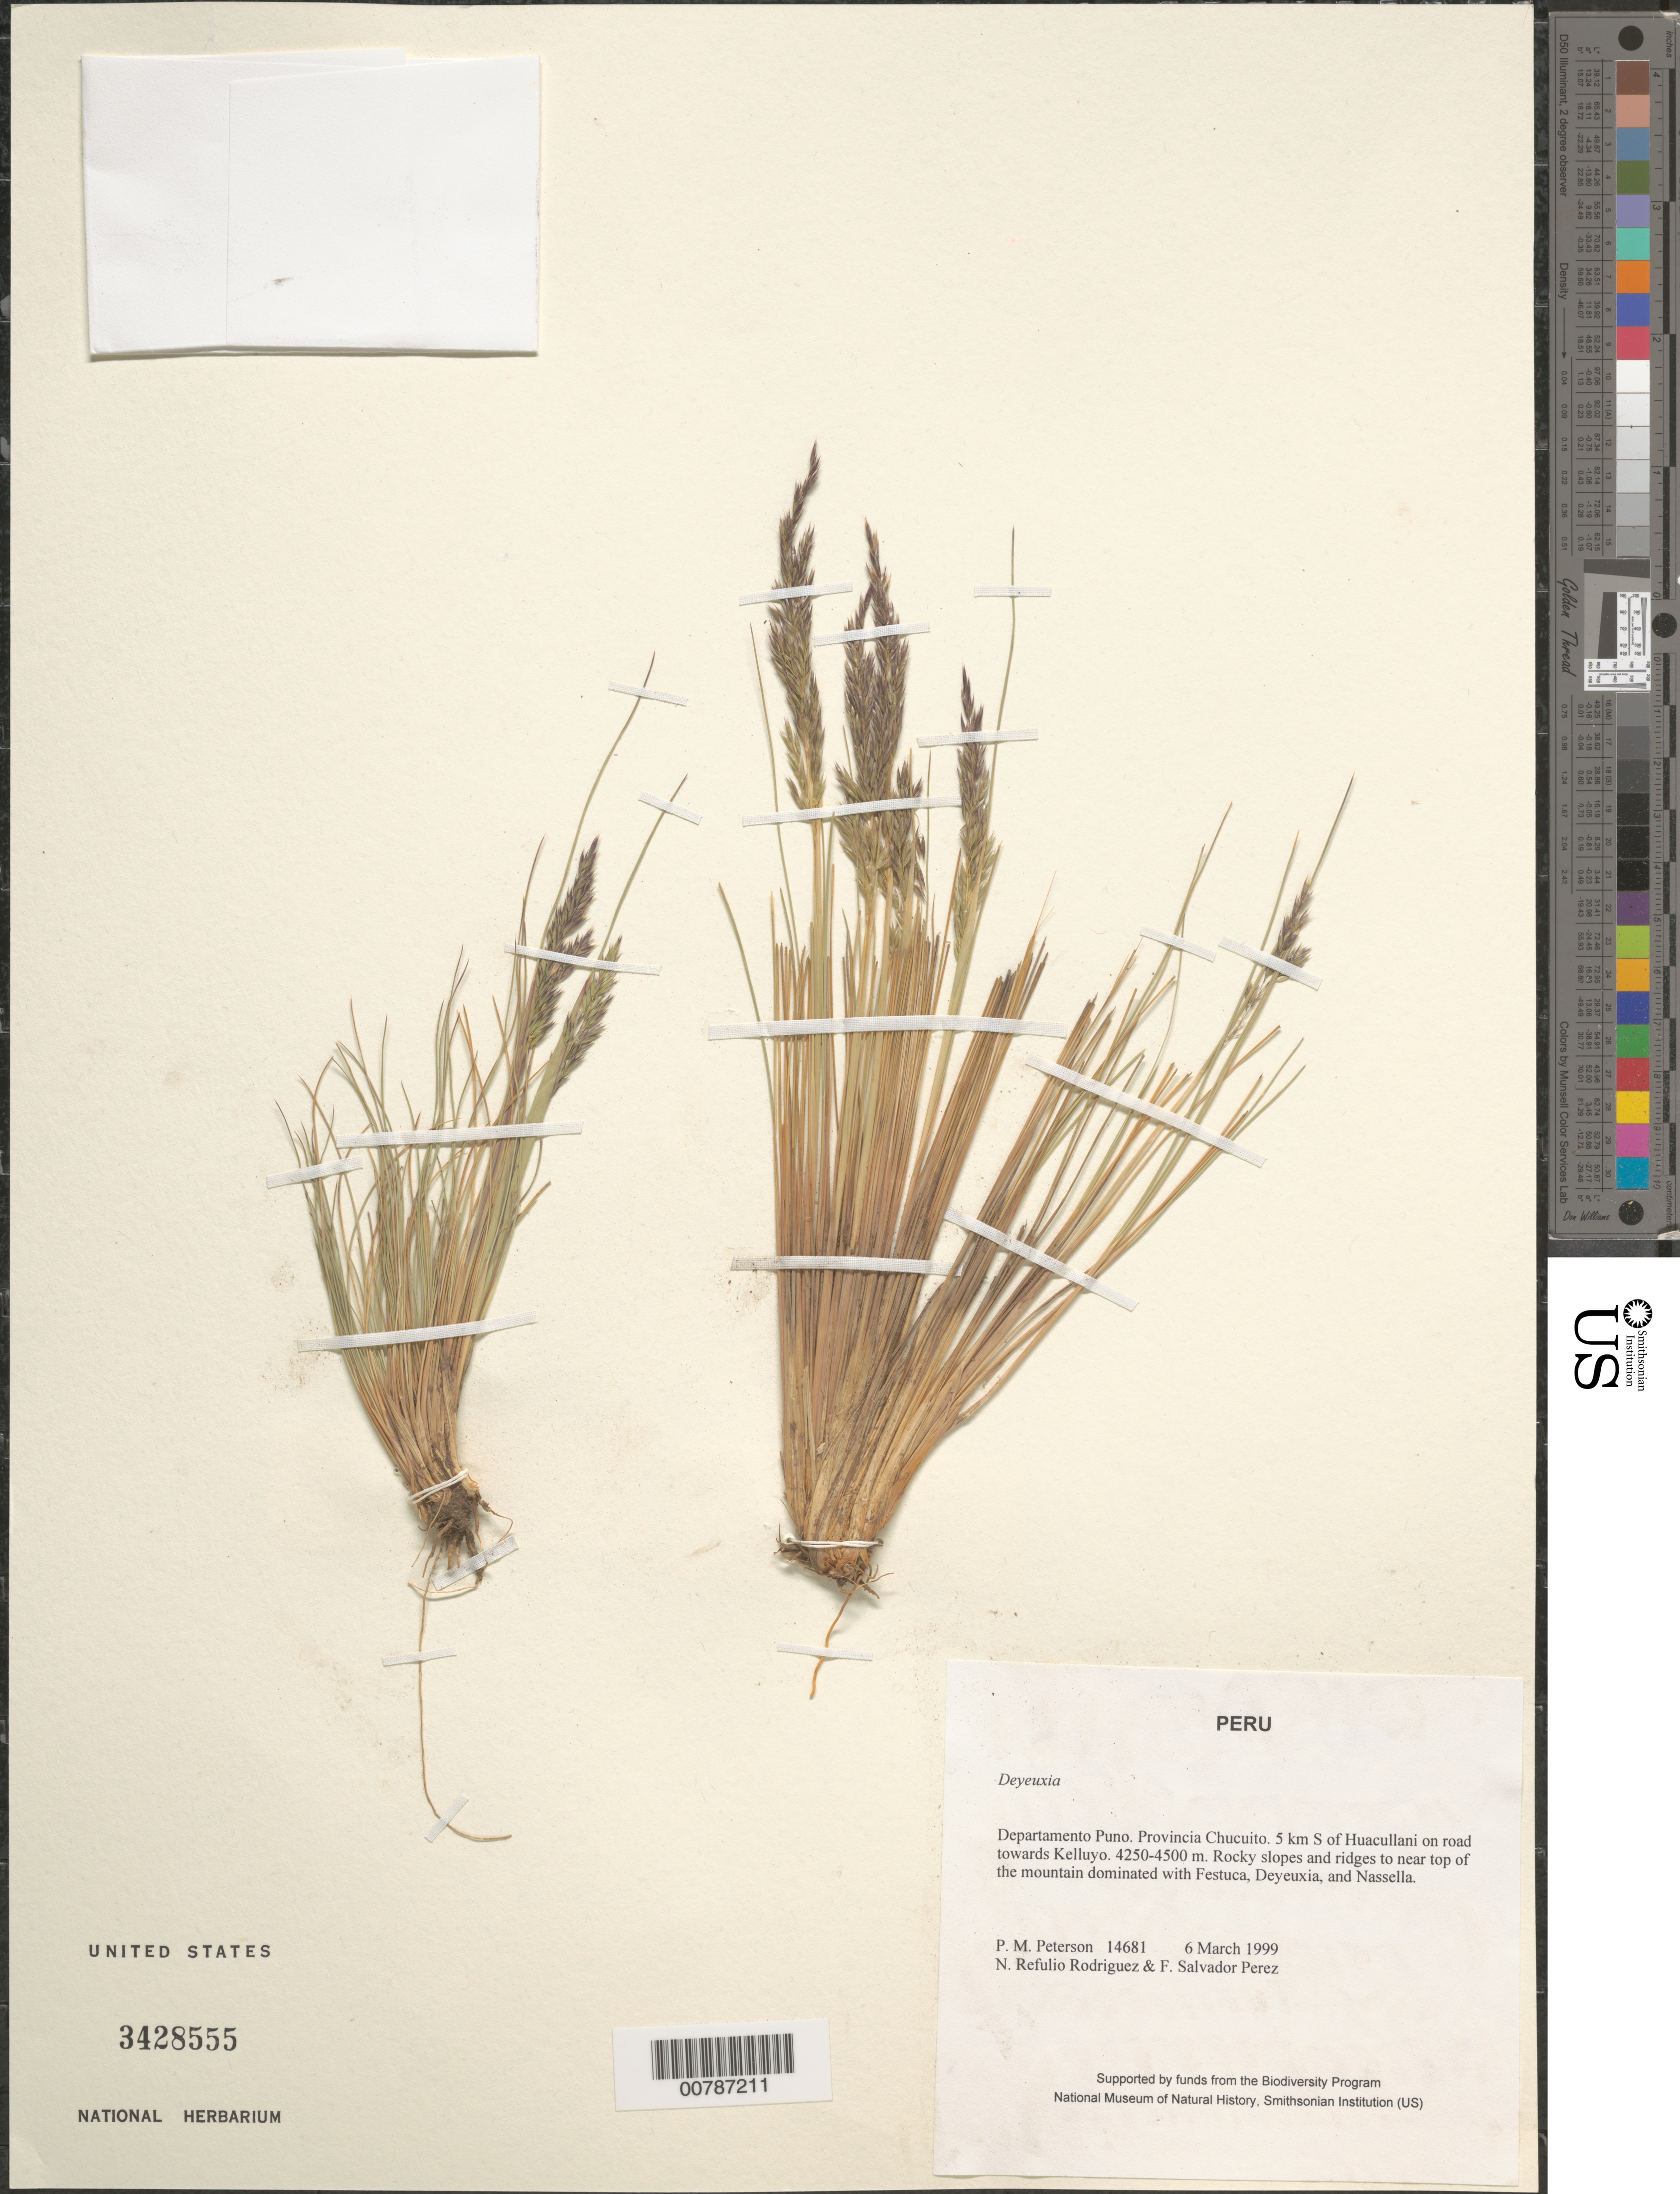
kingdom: Plantae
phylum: Tracheophyta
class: Liliopsida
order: Poales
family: Poaceae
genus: Calamagrostis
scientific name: Calamagrostis sp.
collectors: P. M. Peterson, N. Refulio-Rodríguez & F. Salvador Perez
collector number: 14681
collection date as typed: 06 Mar 1999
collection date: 1999-03-06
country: Peru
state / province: Puno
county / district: Chucuito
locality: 5 km S of Huacullani on road towards Kelluyo.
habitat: Rocky slopes and ridges to near top of the mountain dominated with Festuca, Deyeuxia and Nassella.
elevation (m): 4250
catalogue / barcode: US 3428555